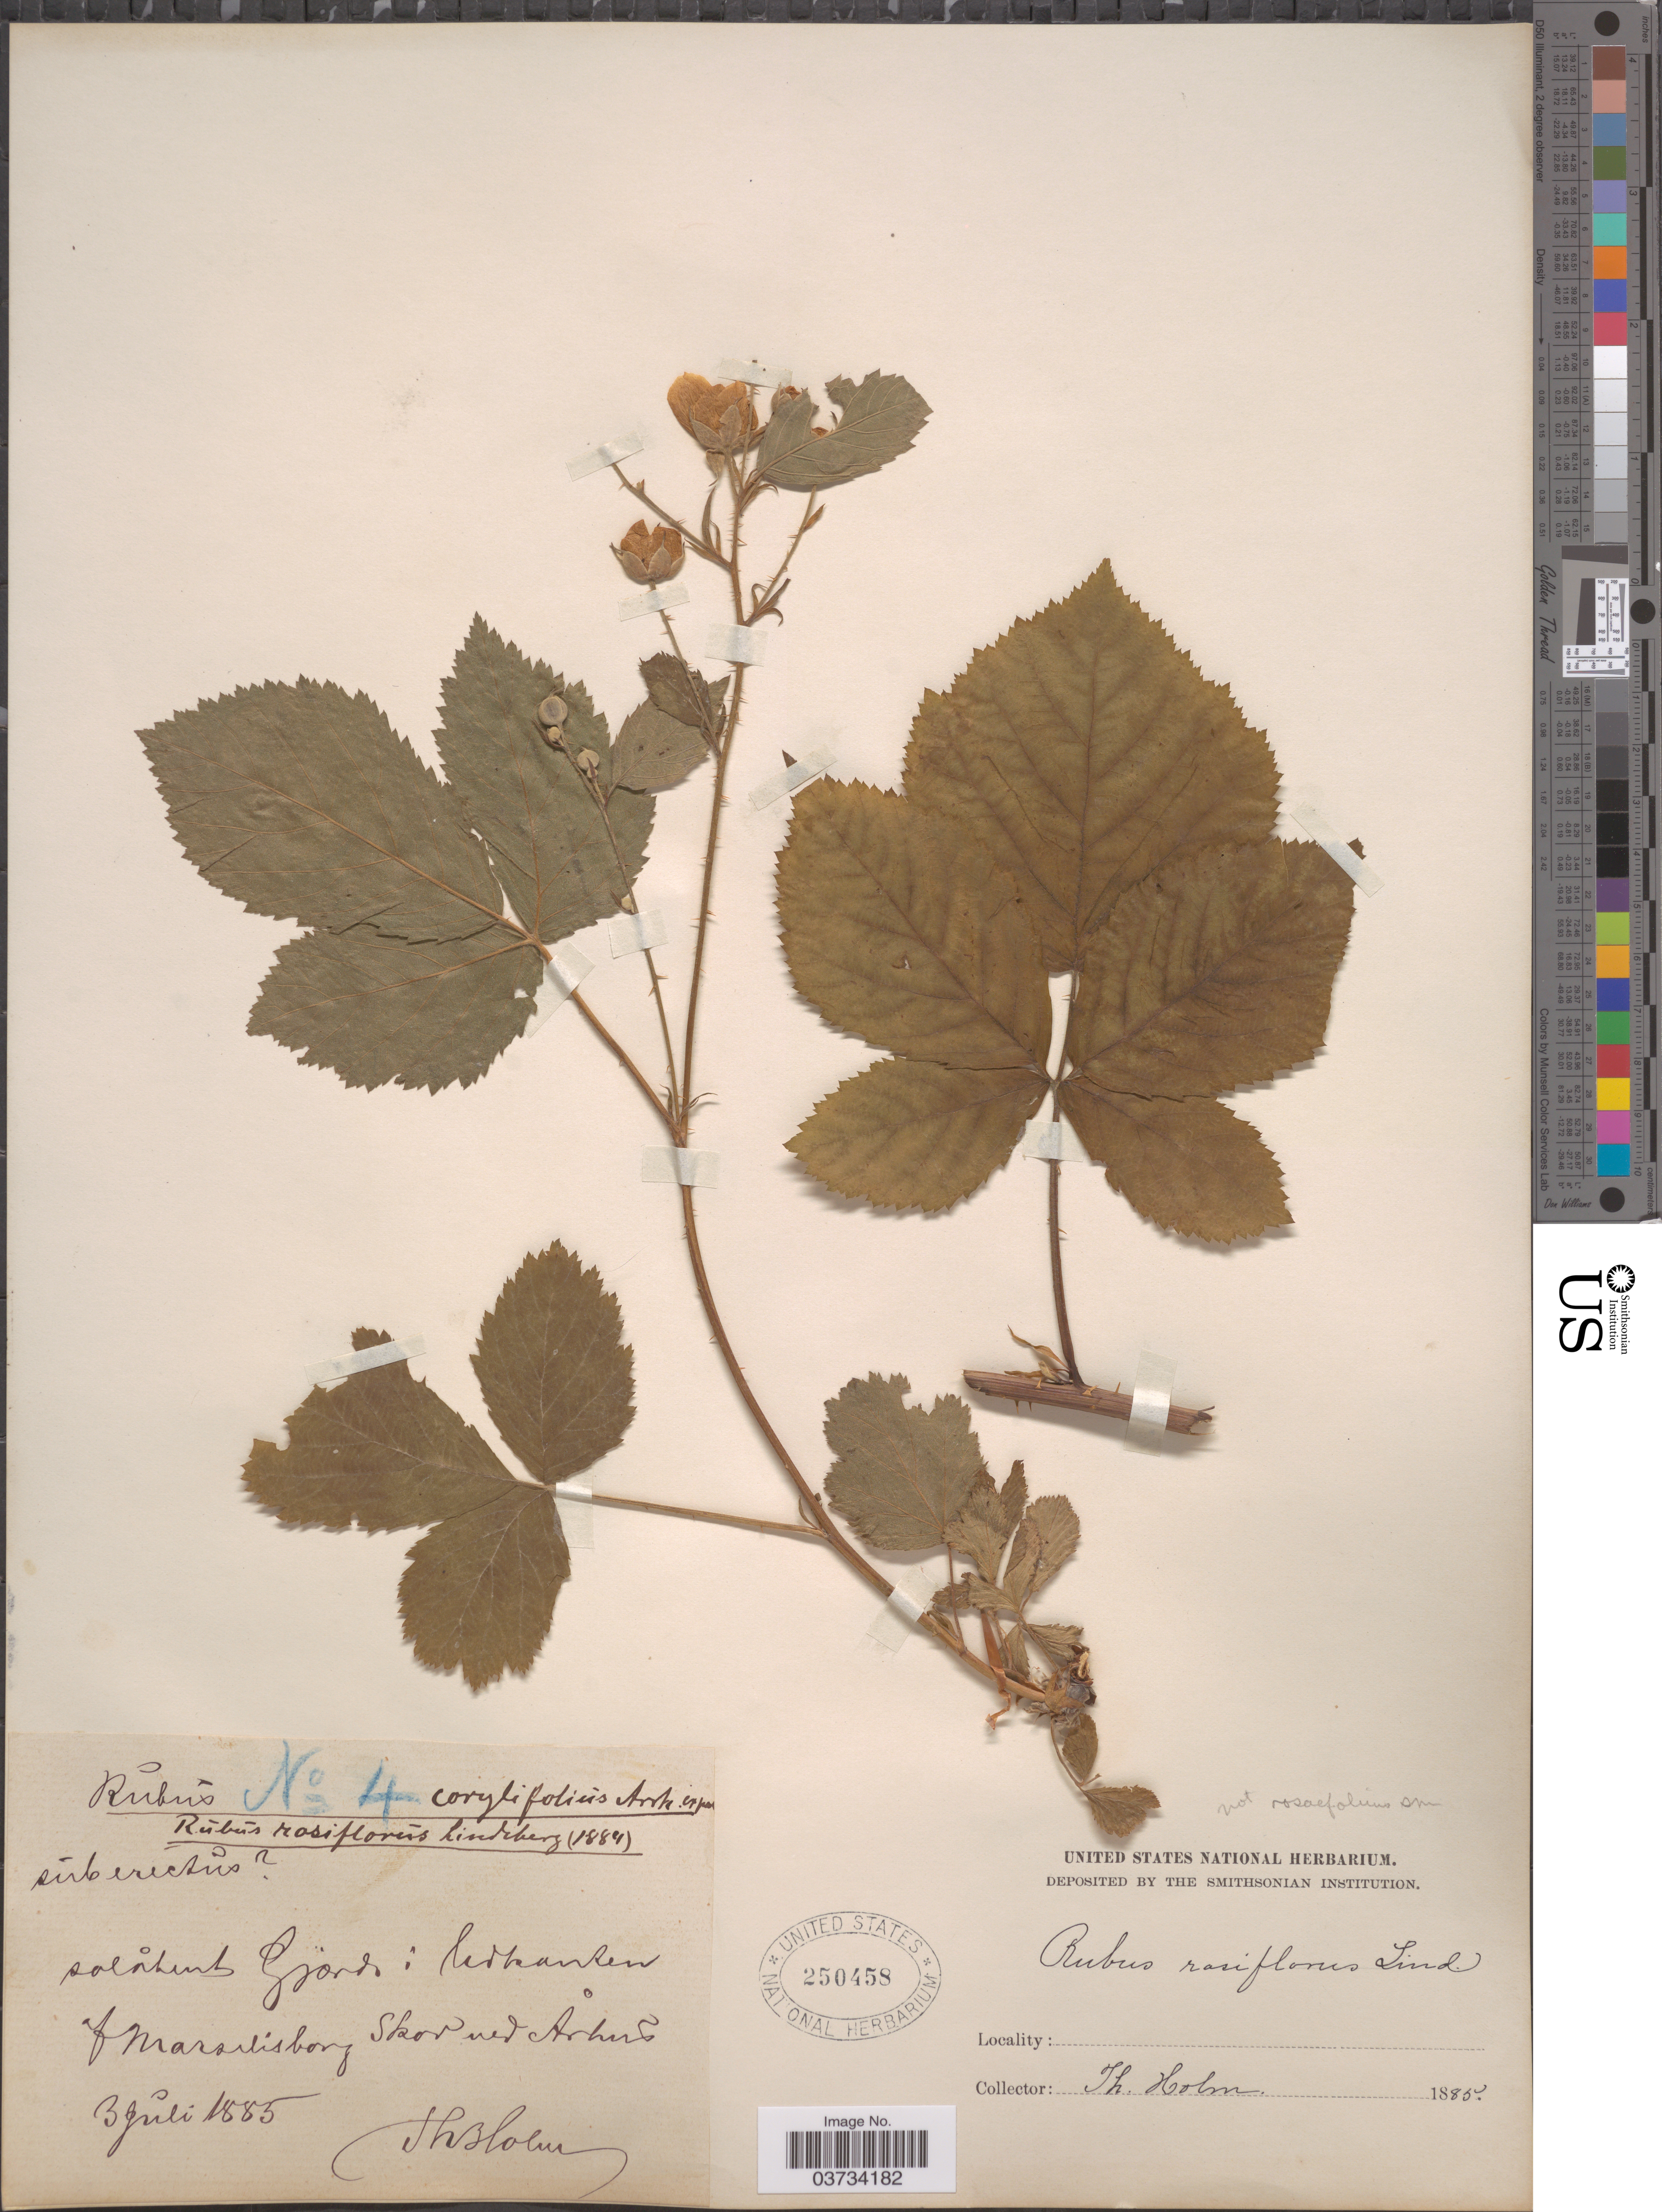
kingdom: Plantae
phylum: Tracheophyta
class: Magnoliopsida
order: Rosales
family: Rosaceae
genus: Rubus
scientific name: Rubus corylifolius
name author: Hayne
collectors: T. Holm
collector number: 4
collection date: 1885-07-03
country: Denmark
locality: [illegible text] Gjords: ledkanten of Marselisborg Skov ved Århus.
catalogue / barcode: US 250458